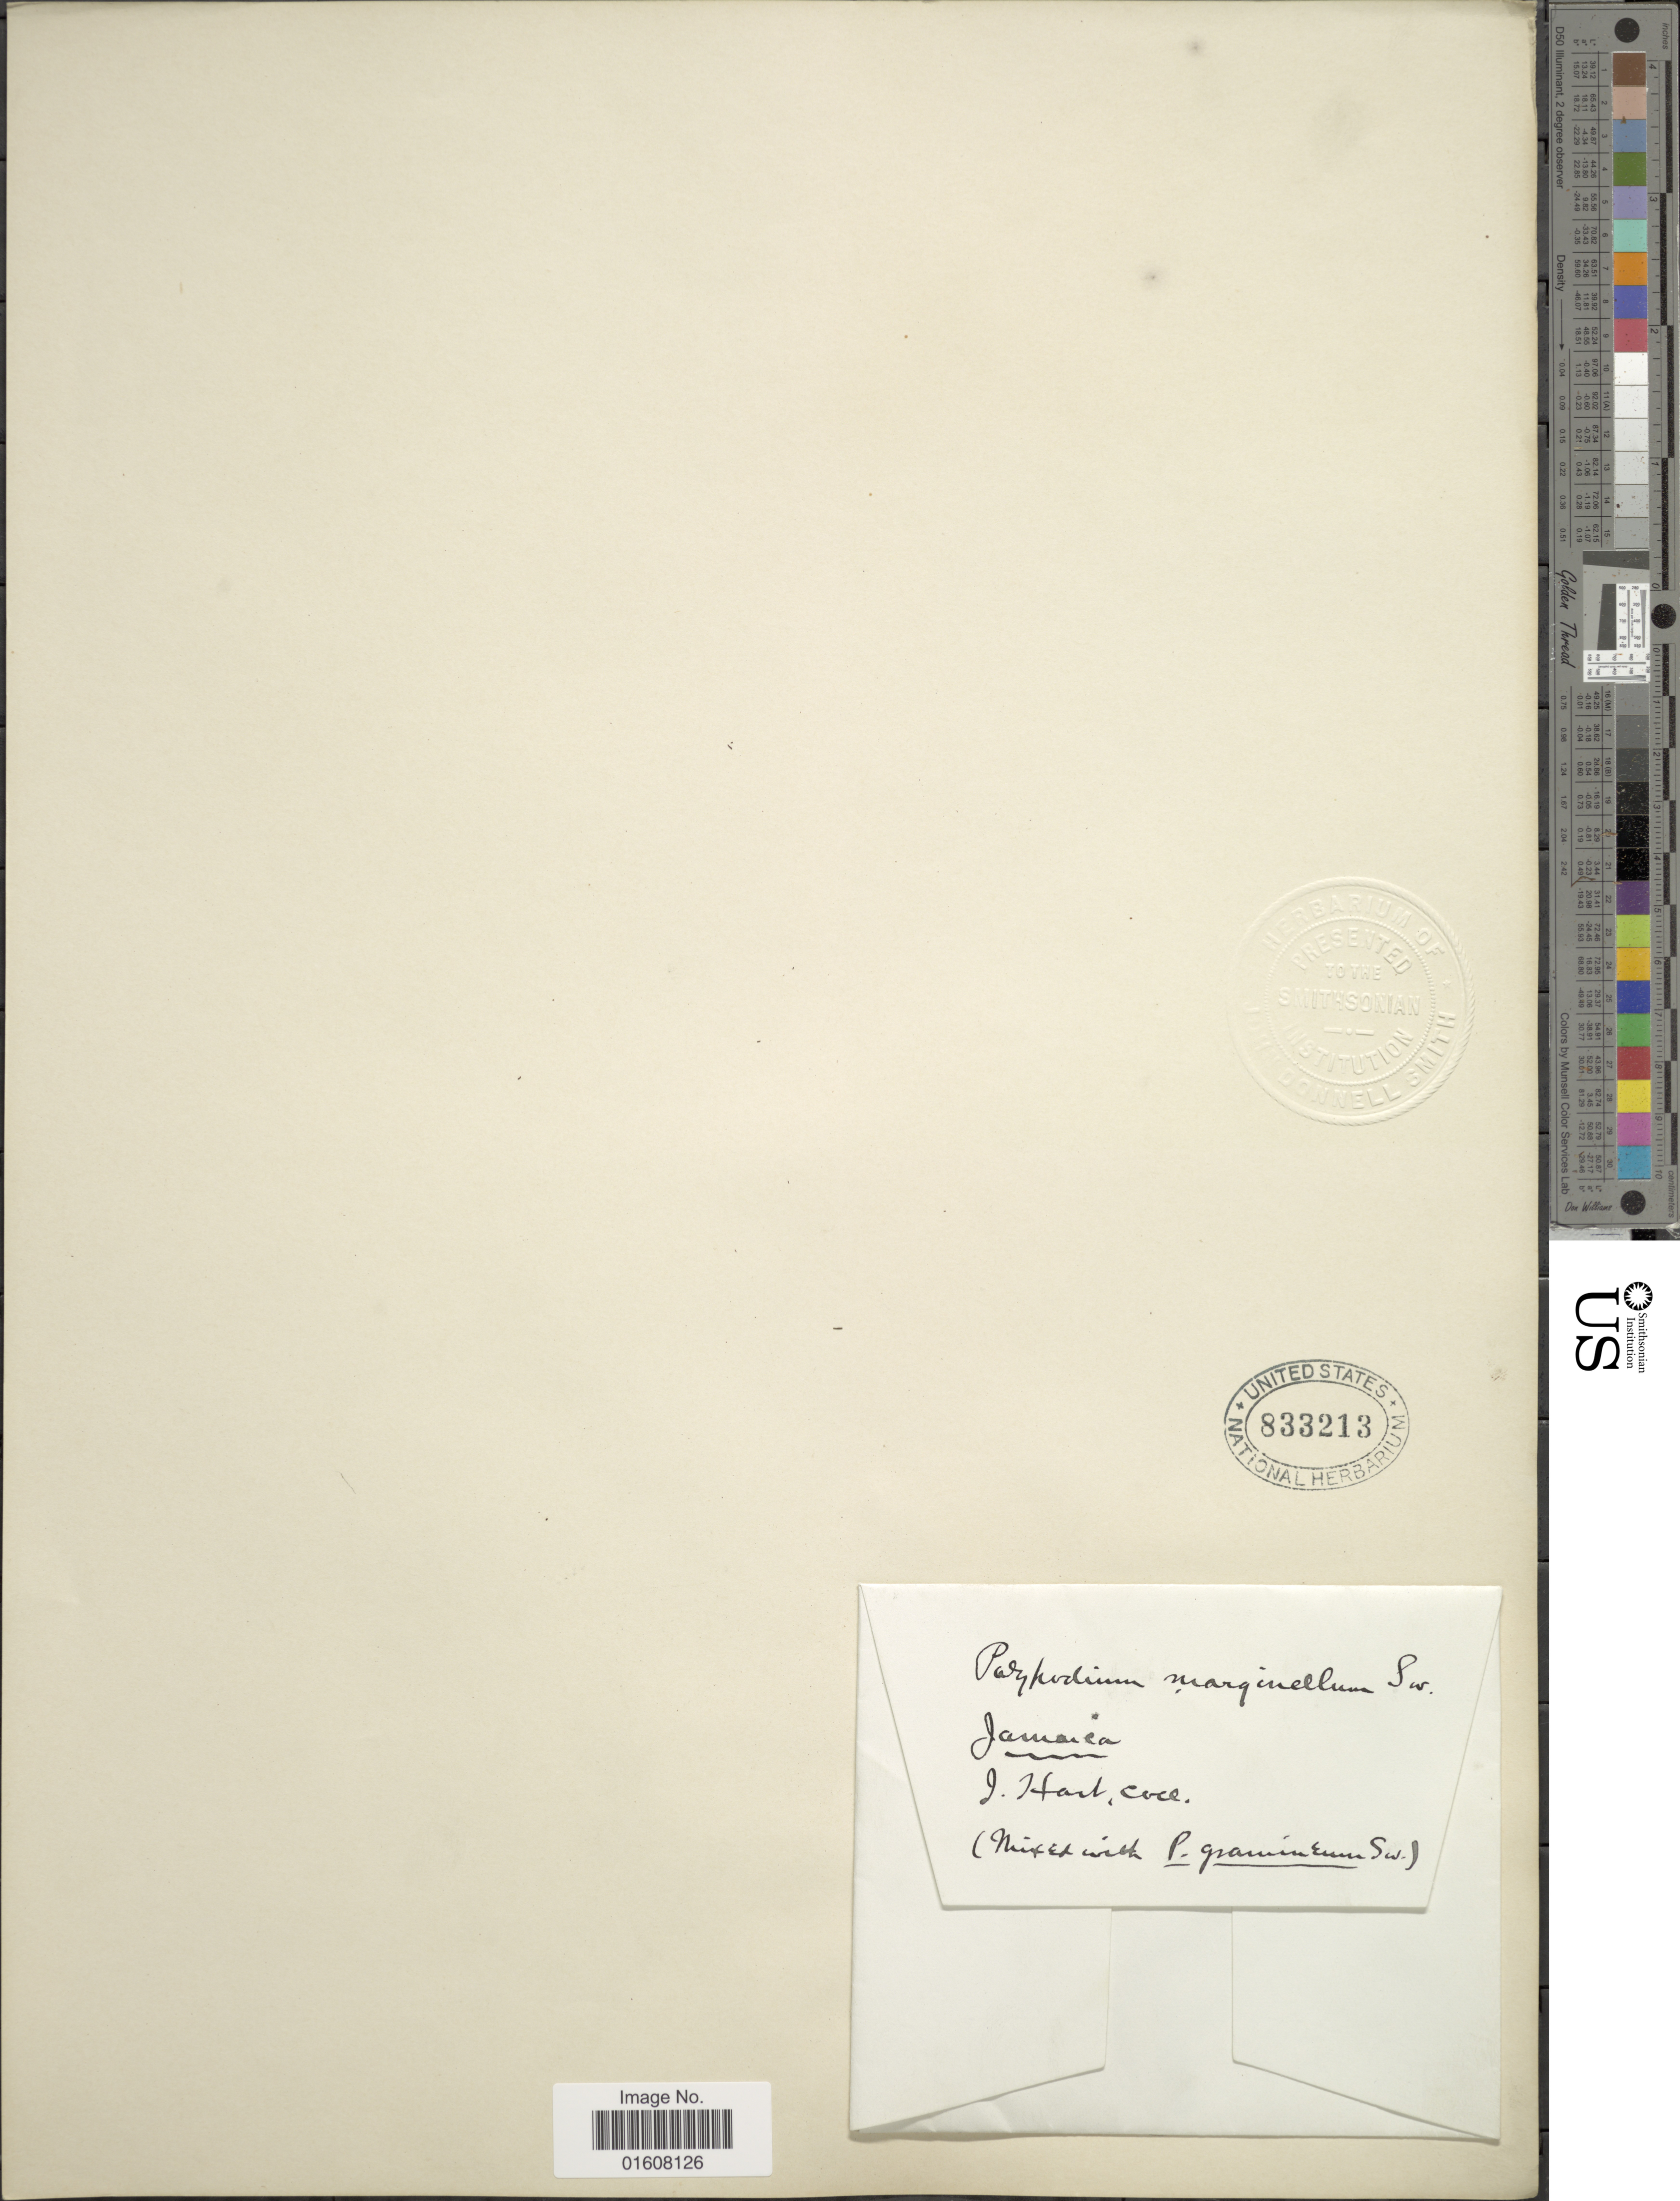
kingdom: Plantae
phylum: Tracheophyta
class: Polypodiopsida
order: Polypodiales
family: Polypodiaceae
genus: Grammitis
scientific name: Grammitis marginella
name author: (Sw.) Sw.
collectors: J. Hart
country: Jamaica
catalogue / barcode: US 833213